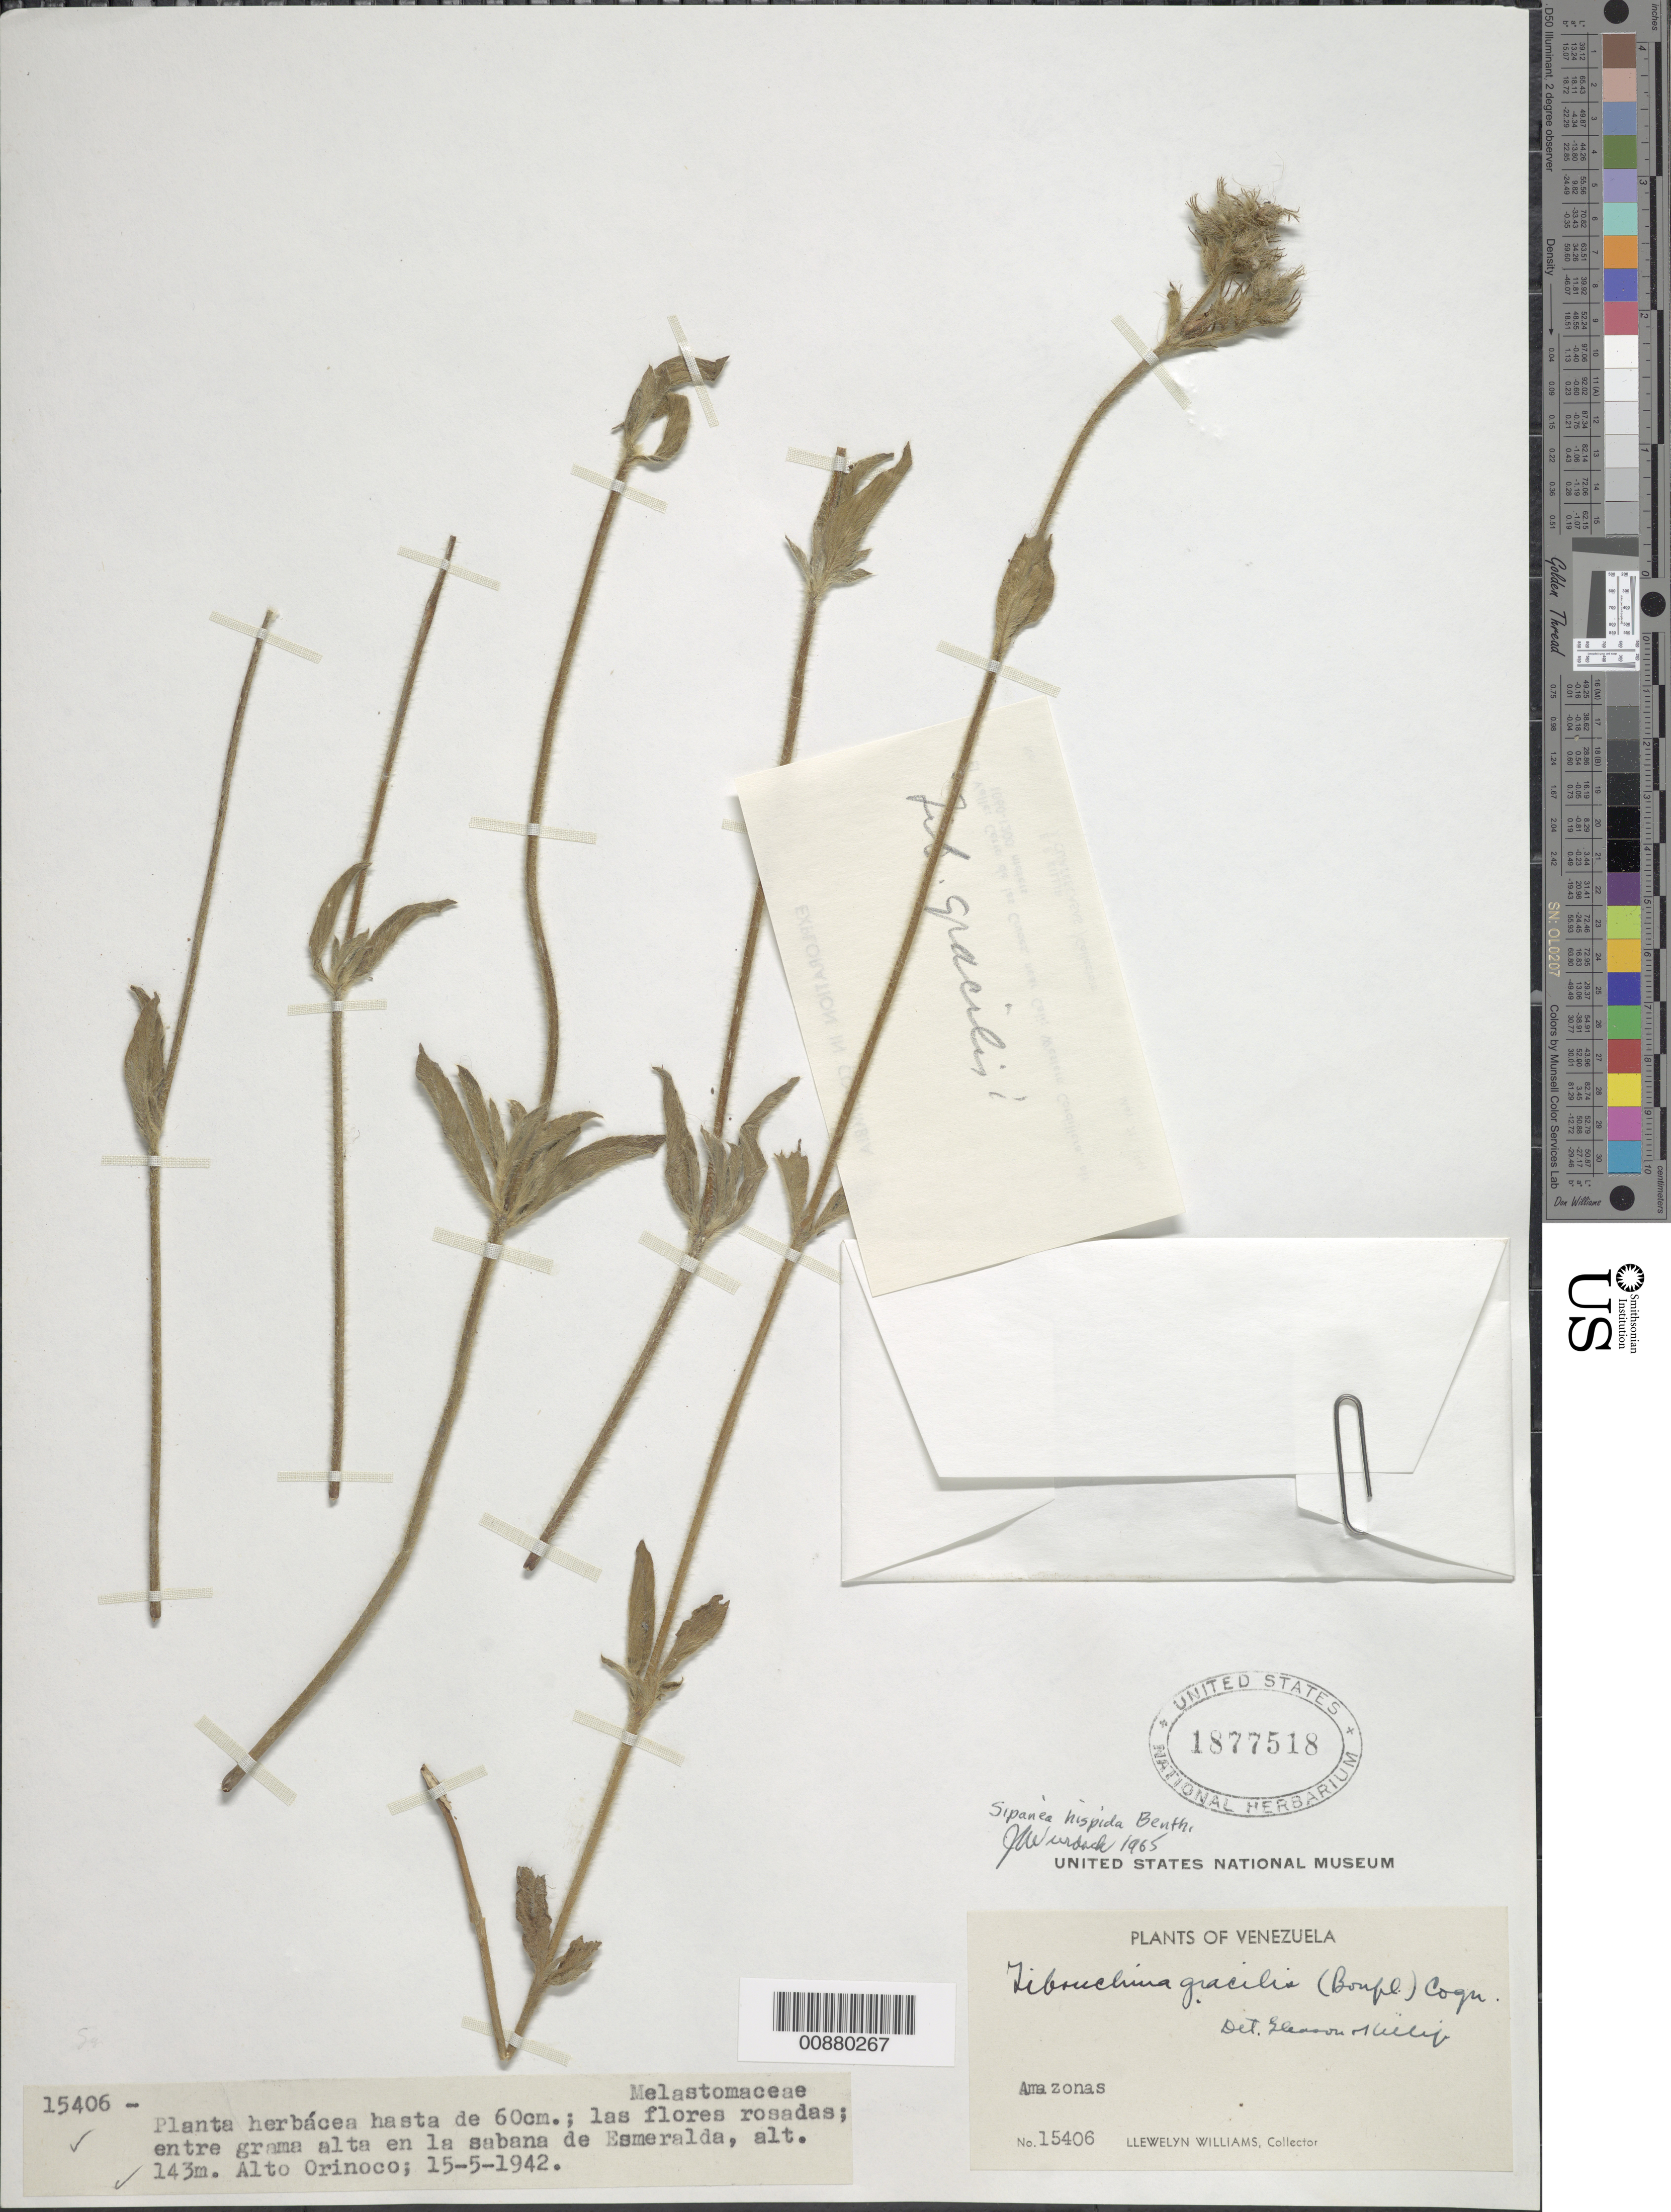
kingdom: Plantae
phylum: Tracheophyta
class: Magnoliopsida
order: Gentianales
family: Rubiaceae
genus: Sipanea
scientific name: Sipanea hispida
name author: Benth. ex Wernham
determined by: Wurdack, John J., (US), US (UNITED STATES)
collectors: Ll. Williams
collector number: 15406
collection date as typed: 15-May-42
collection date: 1942-05-15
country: Venezuela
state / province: Amazonas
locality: Esmeralda, Alto Orinoco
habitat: Entre grama alta en la sabana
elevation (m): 143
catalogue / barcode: US 1877518